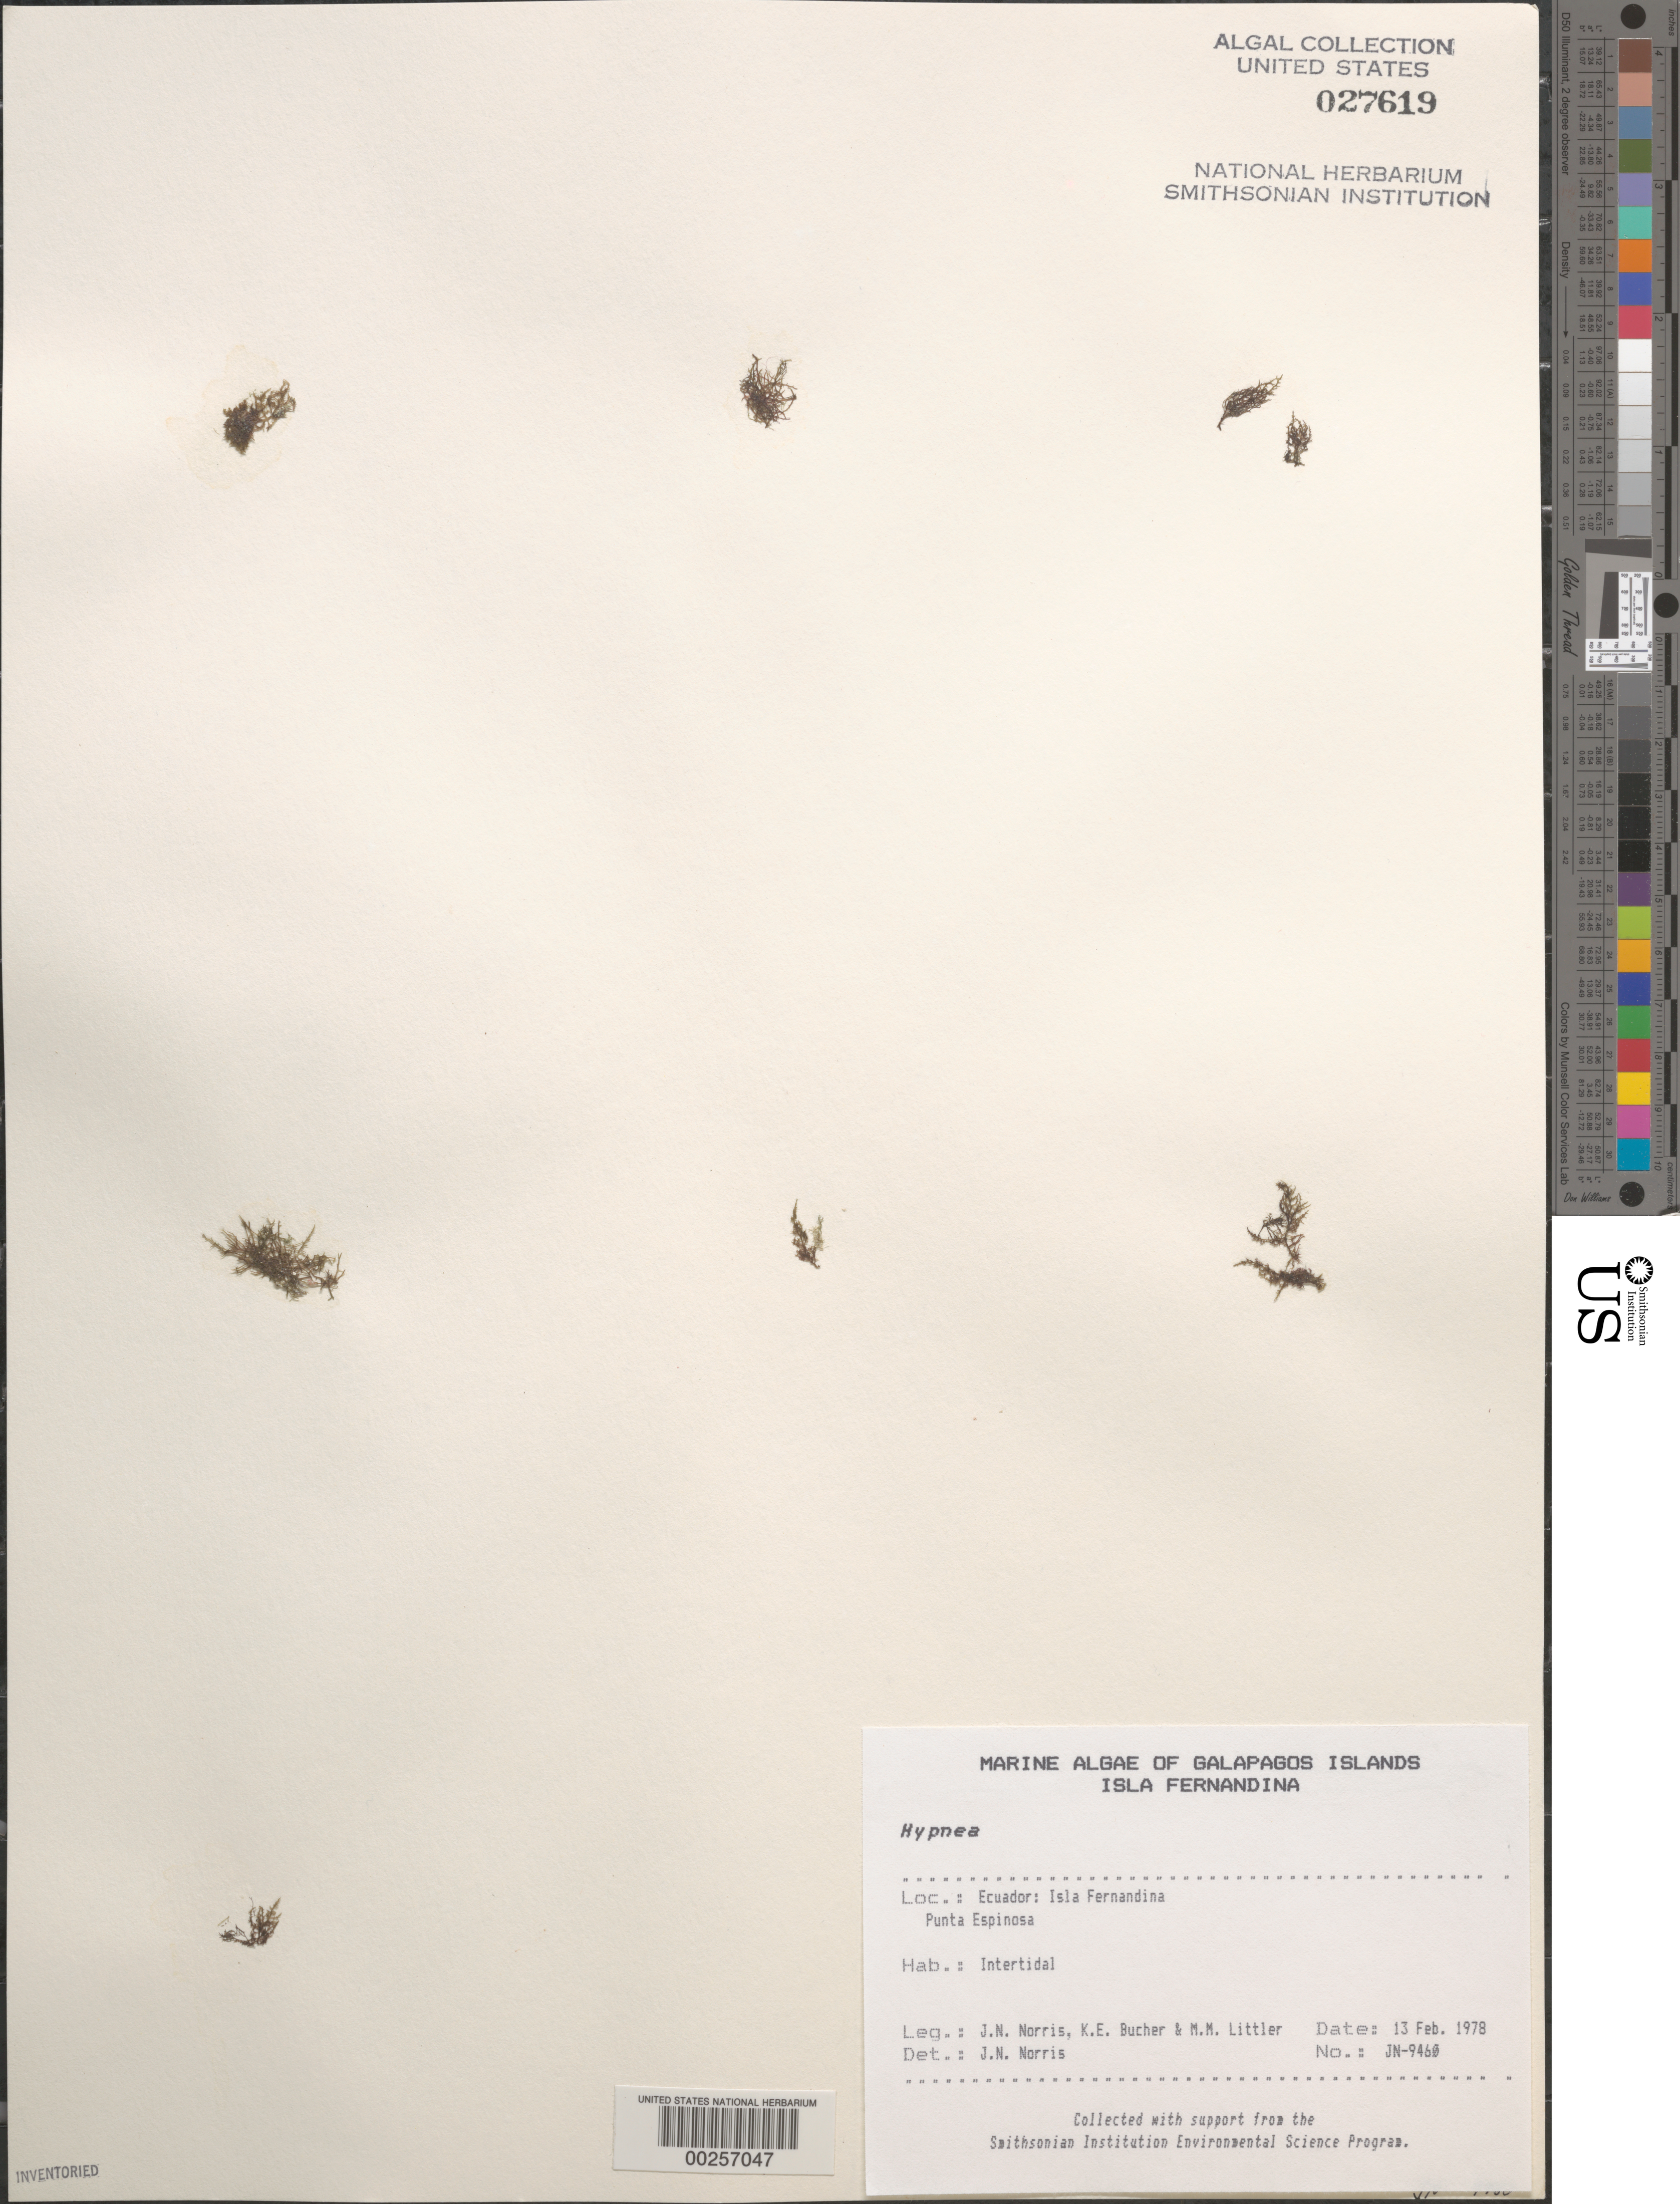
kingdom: Plantae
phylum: Rhodophyta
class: Florideophyceae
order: Gigartinales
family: Cystocloniaceae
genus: Hypnea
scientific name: Hypnea sp.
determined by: Norris, James N.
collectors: J. N. Norris, K. E. Bucher & M. M. Littler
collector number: JN-9460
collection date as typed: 13 Feb 1978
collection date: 1978-02-13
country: Ecuador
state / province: Colón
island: Fernandina [Narborough]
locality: Punta Espinosa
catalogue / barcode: US 27619